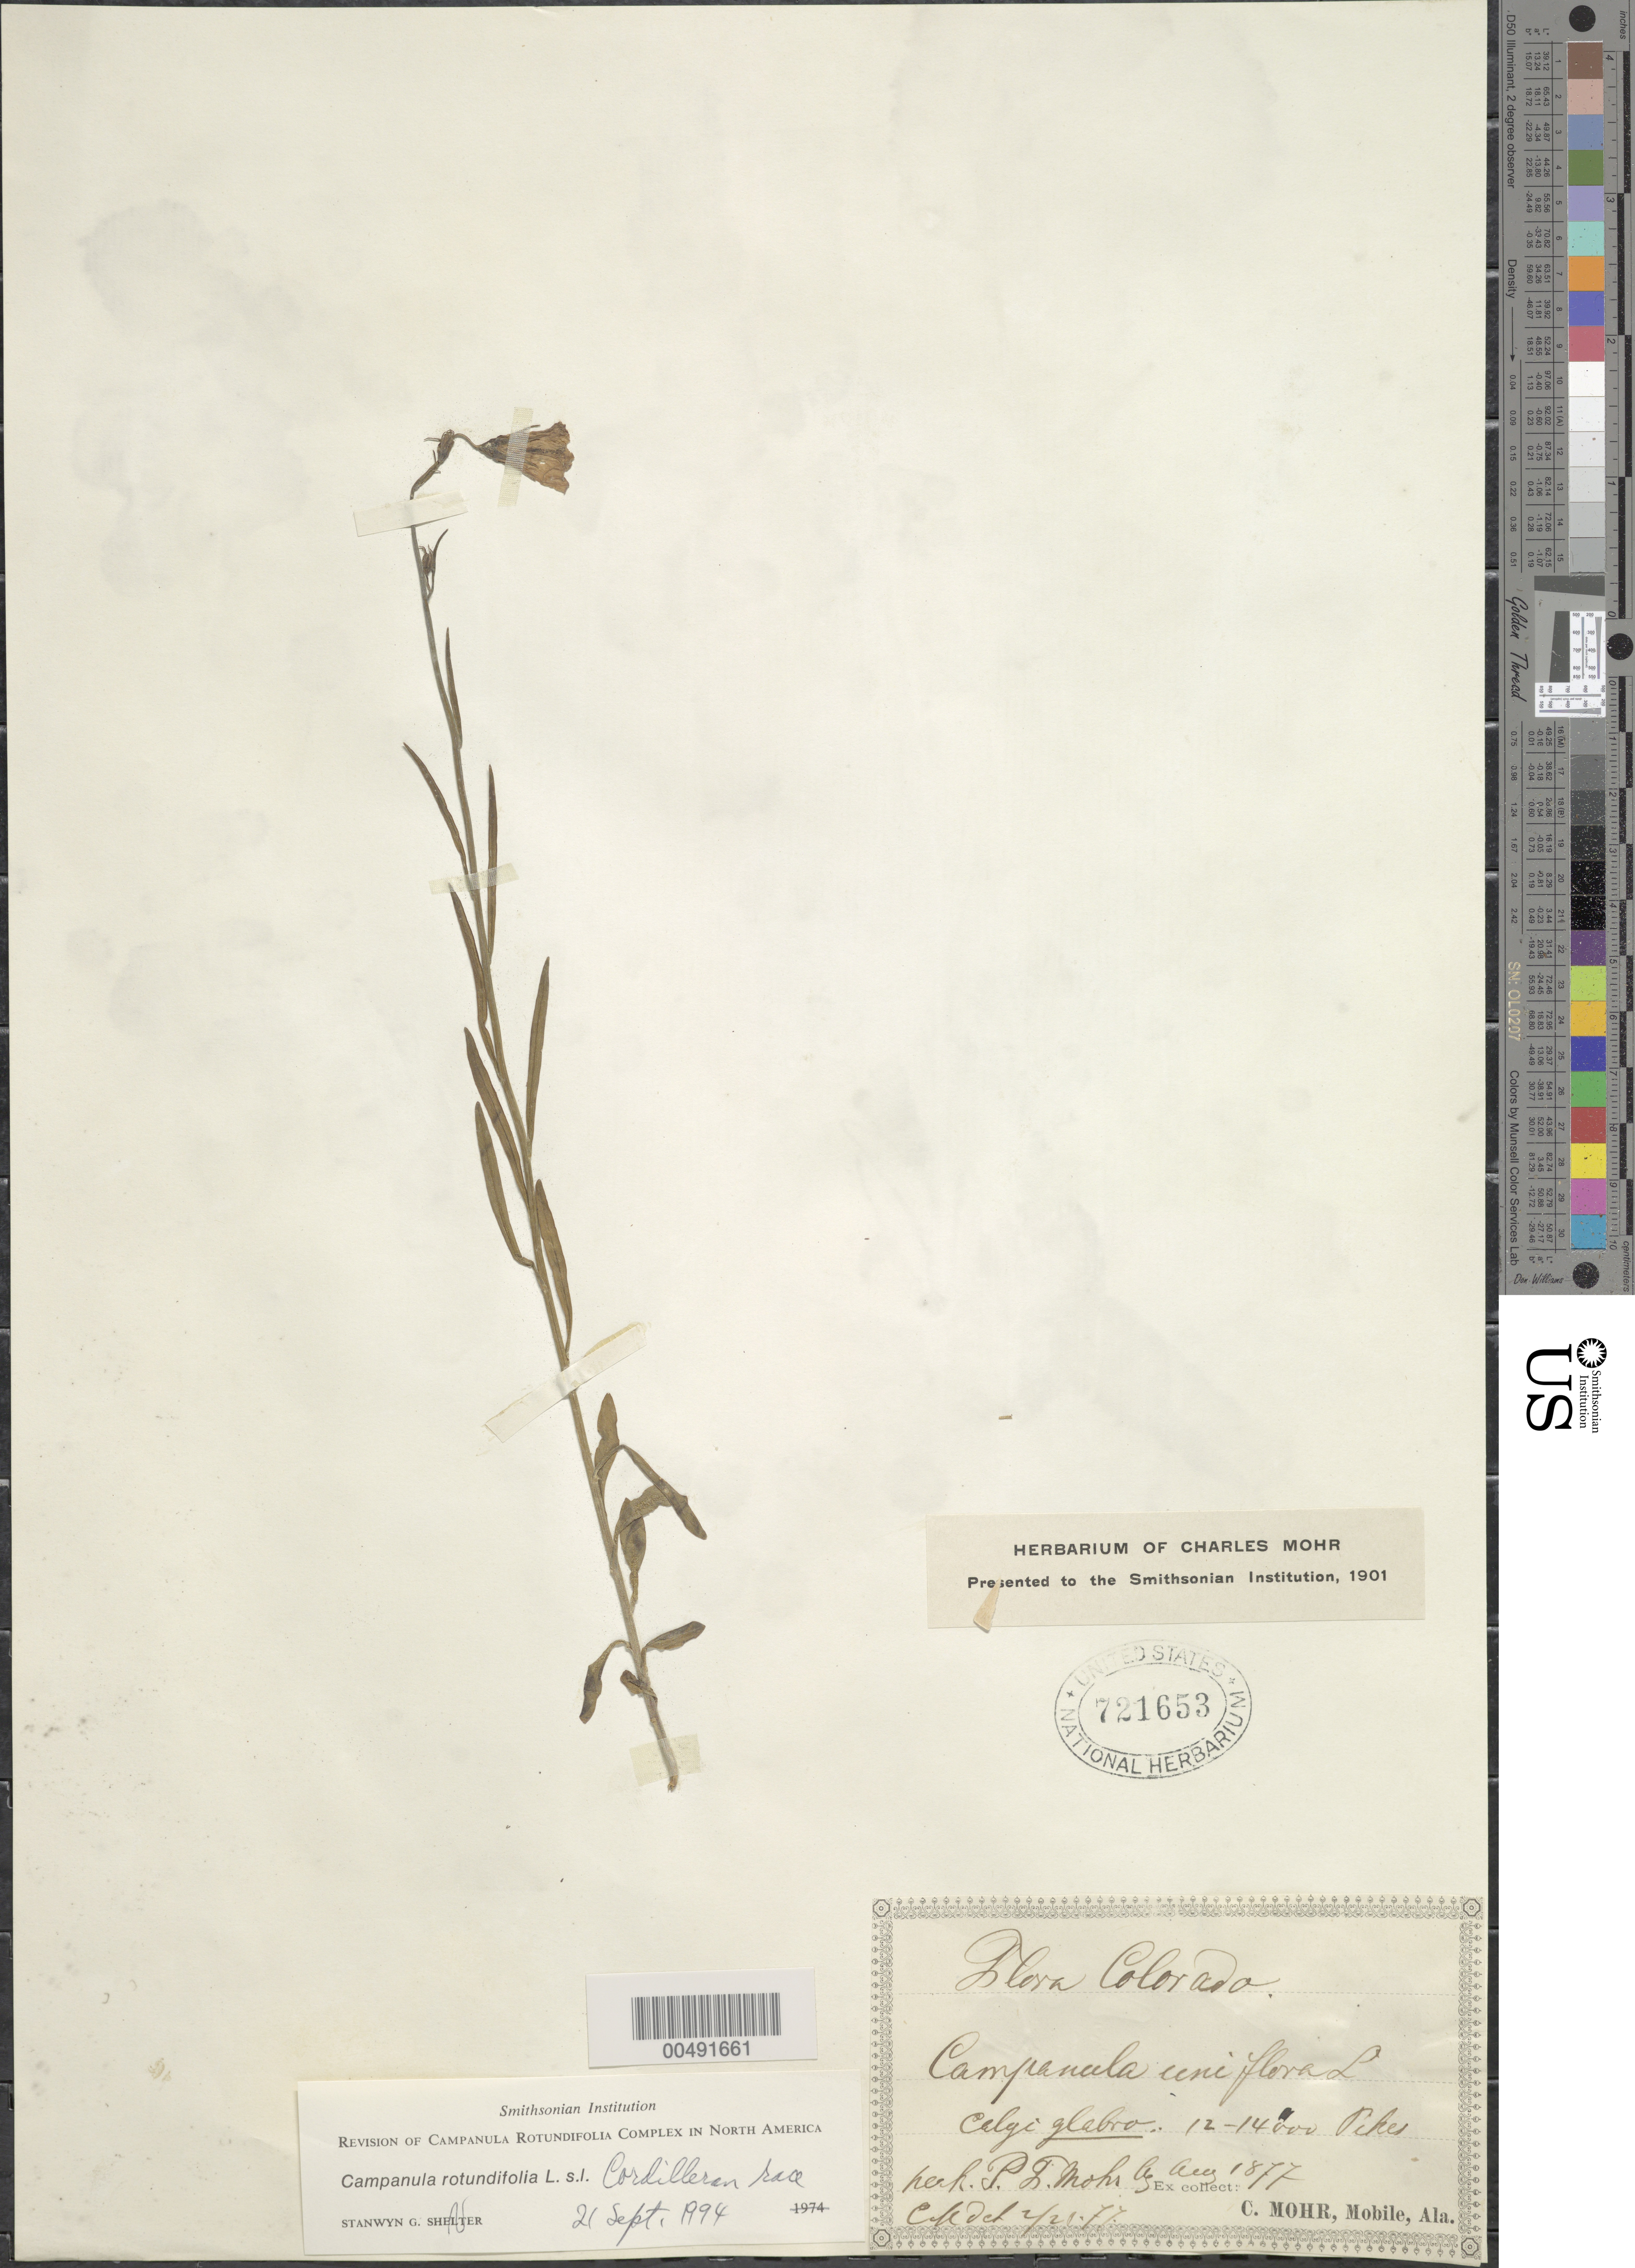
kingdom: Plantae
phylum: Tracheophyta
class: Magnoliopsida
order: Asterales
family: Campanulaceae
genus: Campanula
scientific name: Campanula rotundifolia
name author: L.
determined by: Shetler, Stanwyn G., (US), NMNH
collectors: P. F. Mohr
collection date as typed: Aug 1877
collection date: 1877-08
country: United States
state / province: Colorado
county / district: El Paso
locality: Pike's Peak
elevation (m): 3658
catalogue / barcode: US 721653